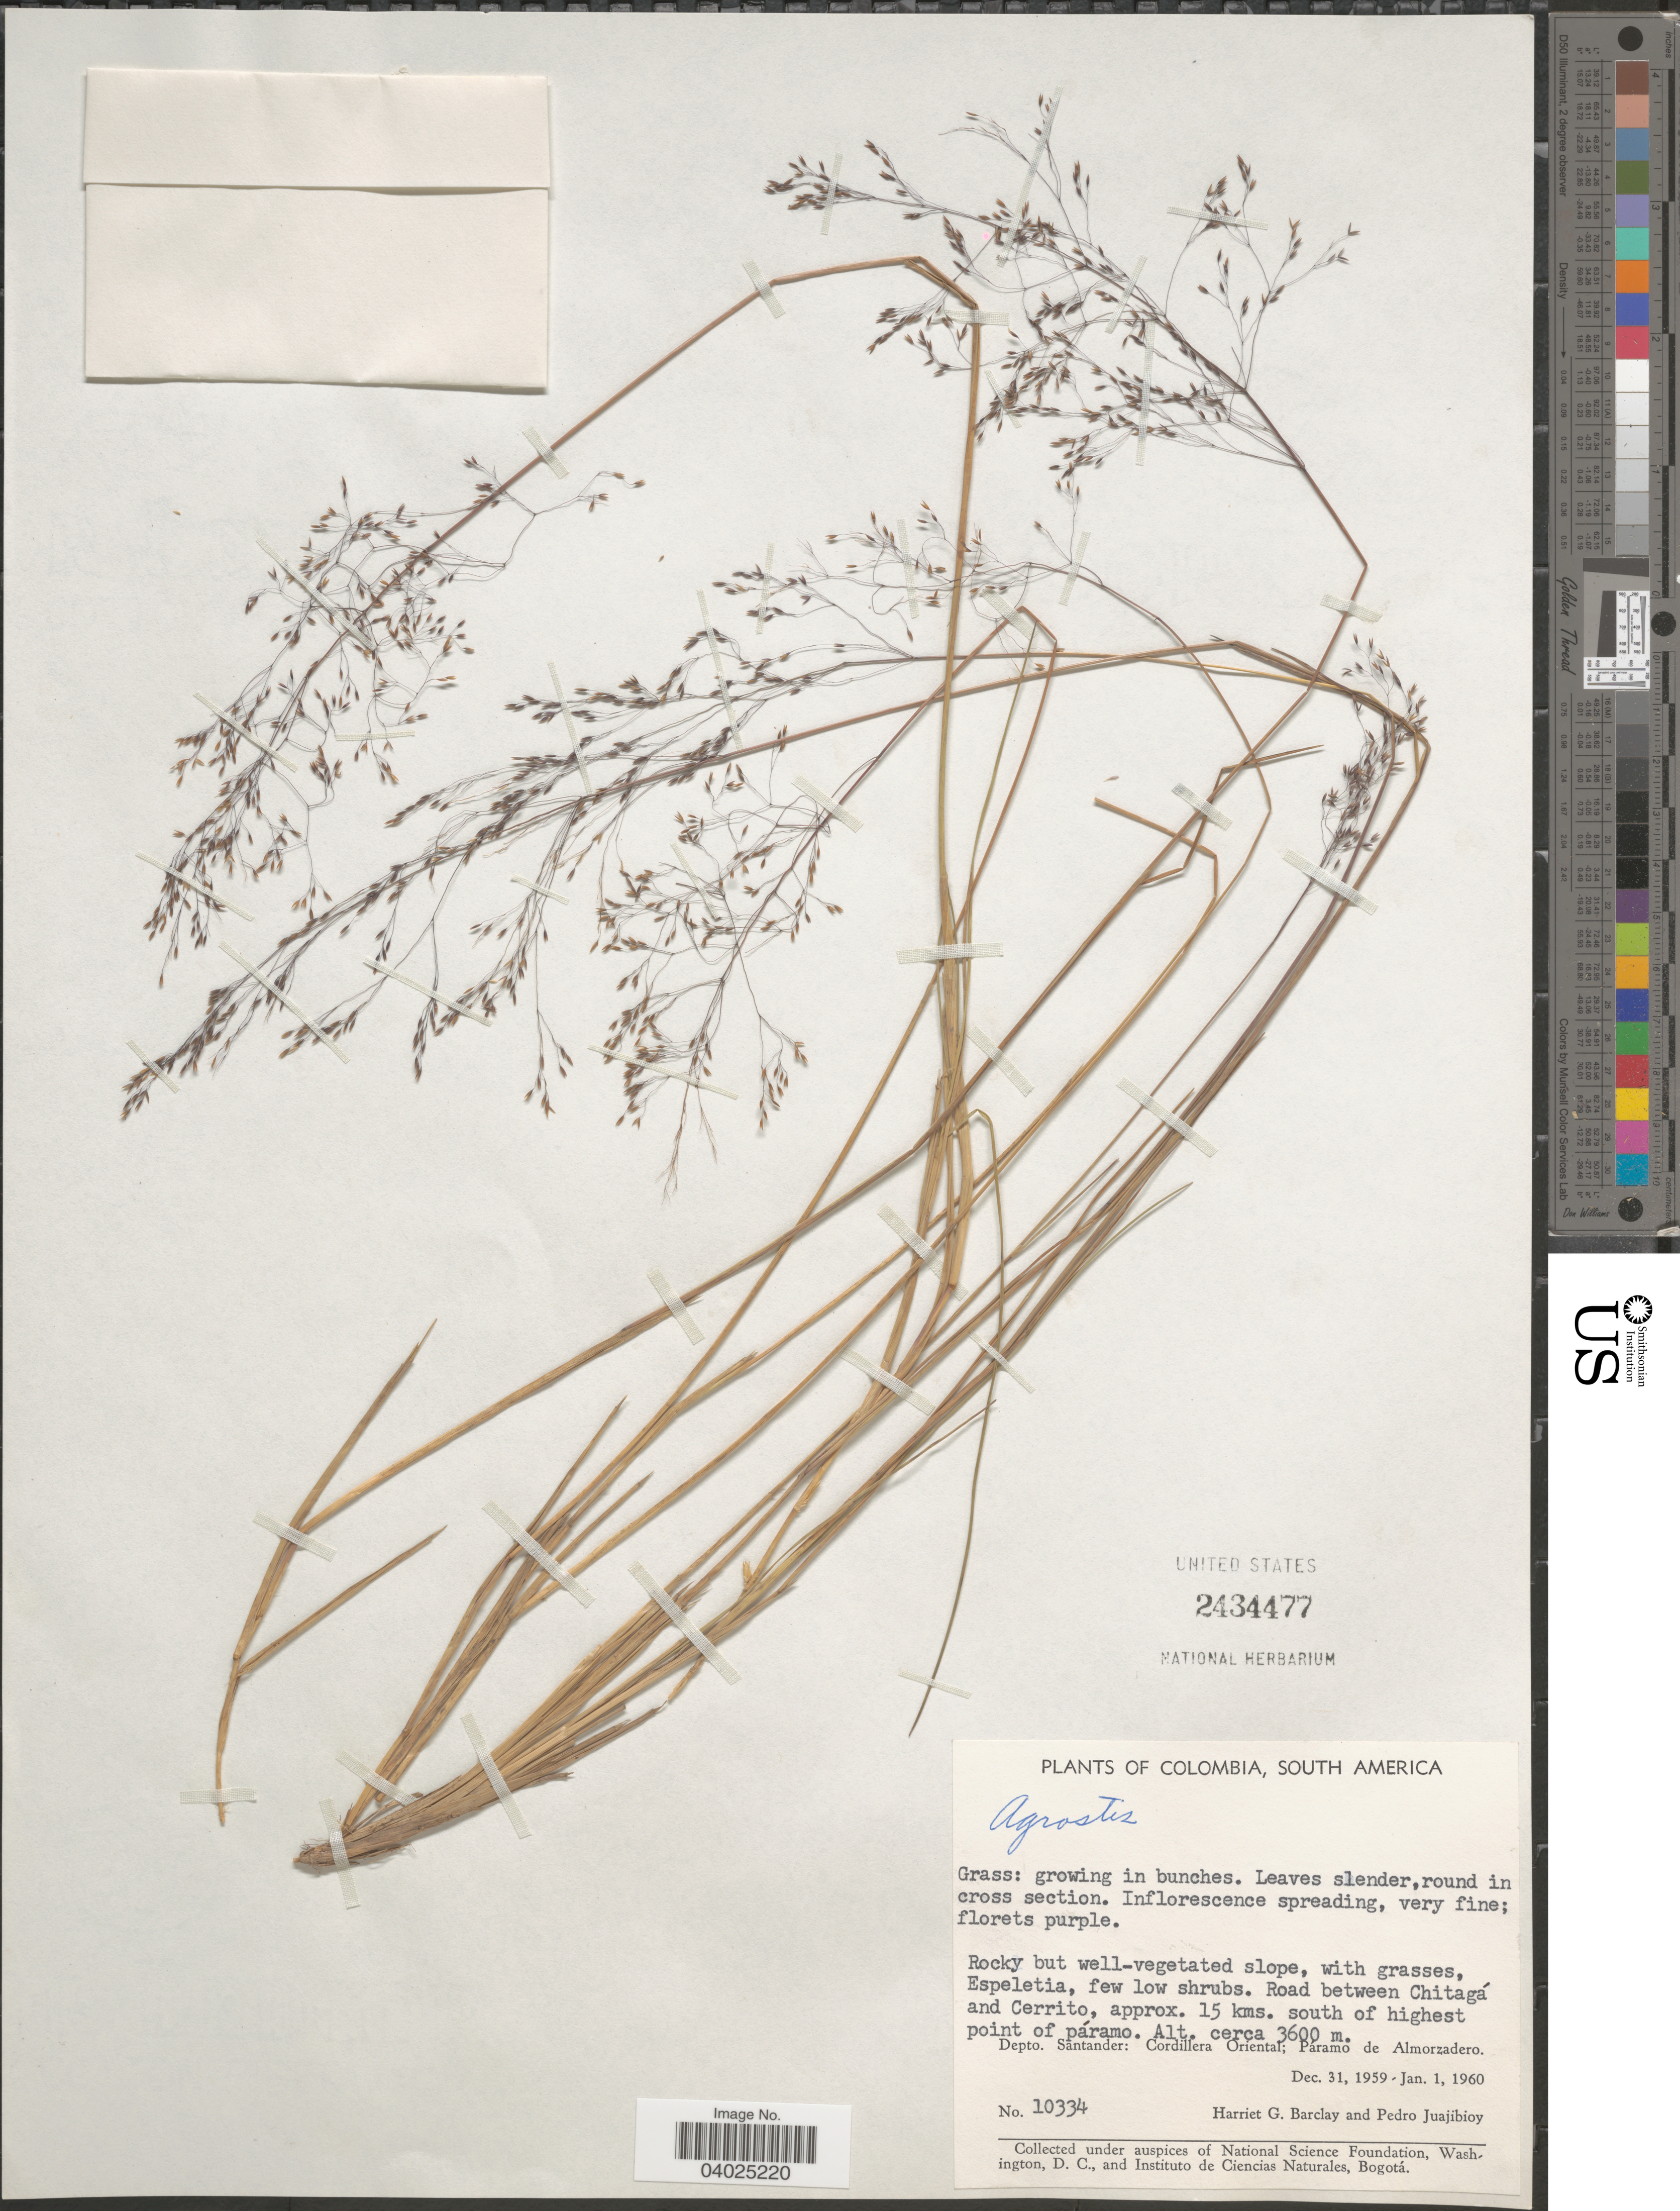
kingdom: Plantae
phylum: Tracheophyta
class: Liliopsida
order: Poales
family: Poaceae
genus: Agrostis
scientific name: Agrostis sp.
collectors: H. G. Barclay & P. Juajibioy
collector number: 10334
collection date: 1959-12-31/1960-01-01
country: Colombia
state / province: Santander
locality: Road between Chitagá and Cerrito, approx. 15 kms. south of highest point of páramo. Depto. Santander: Cordillera Oriental; Páramo de Almorzadero.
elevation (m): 3600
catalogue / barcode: US 243447